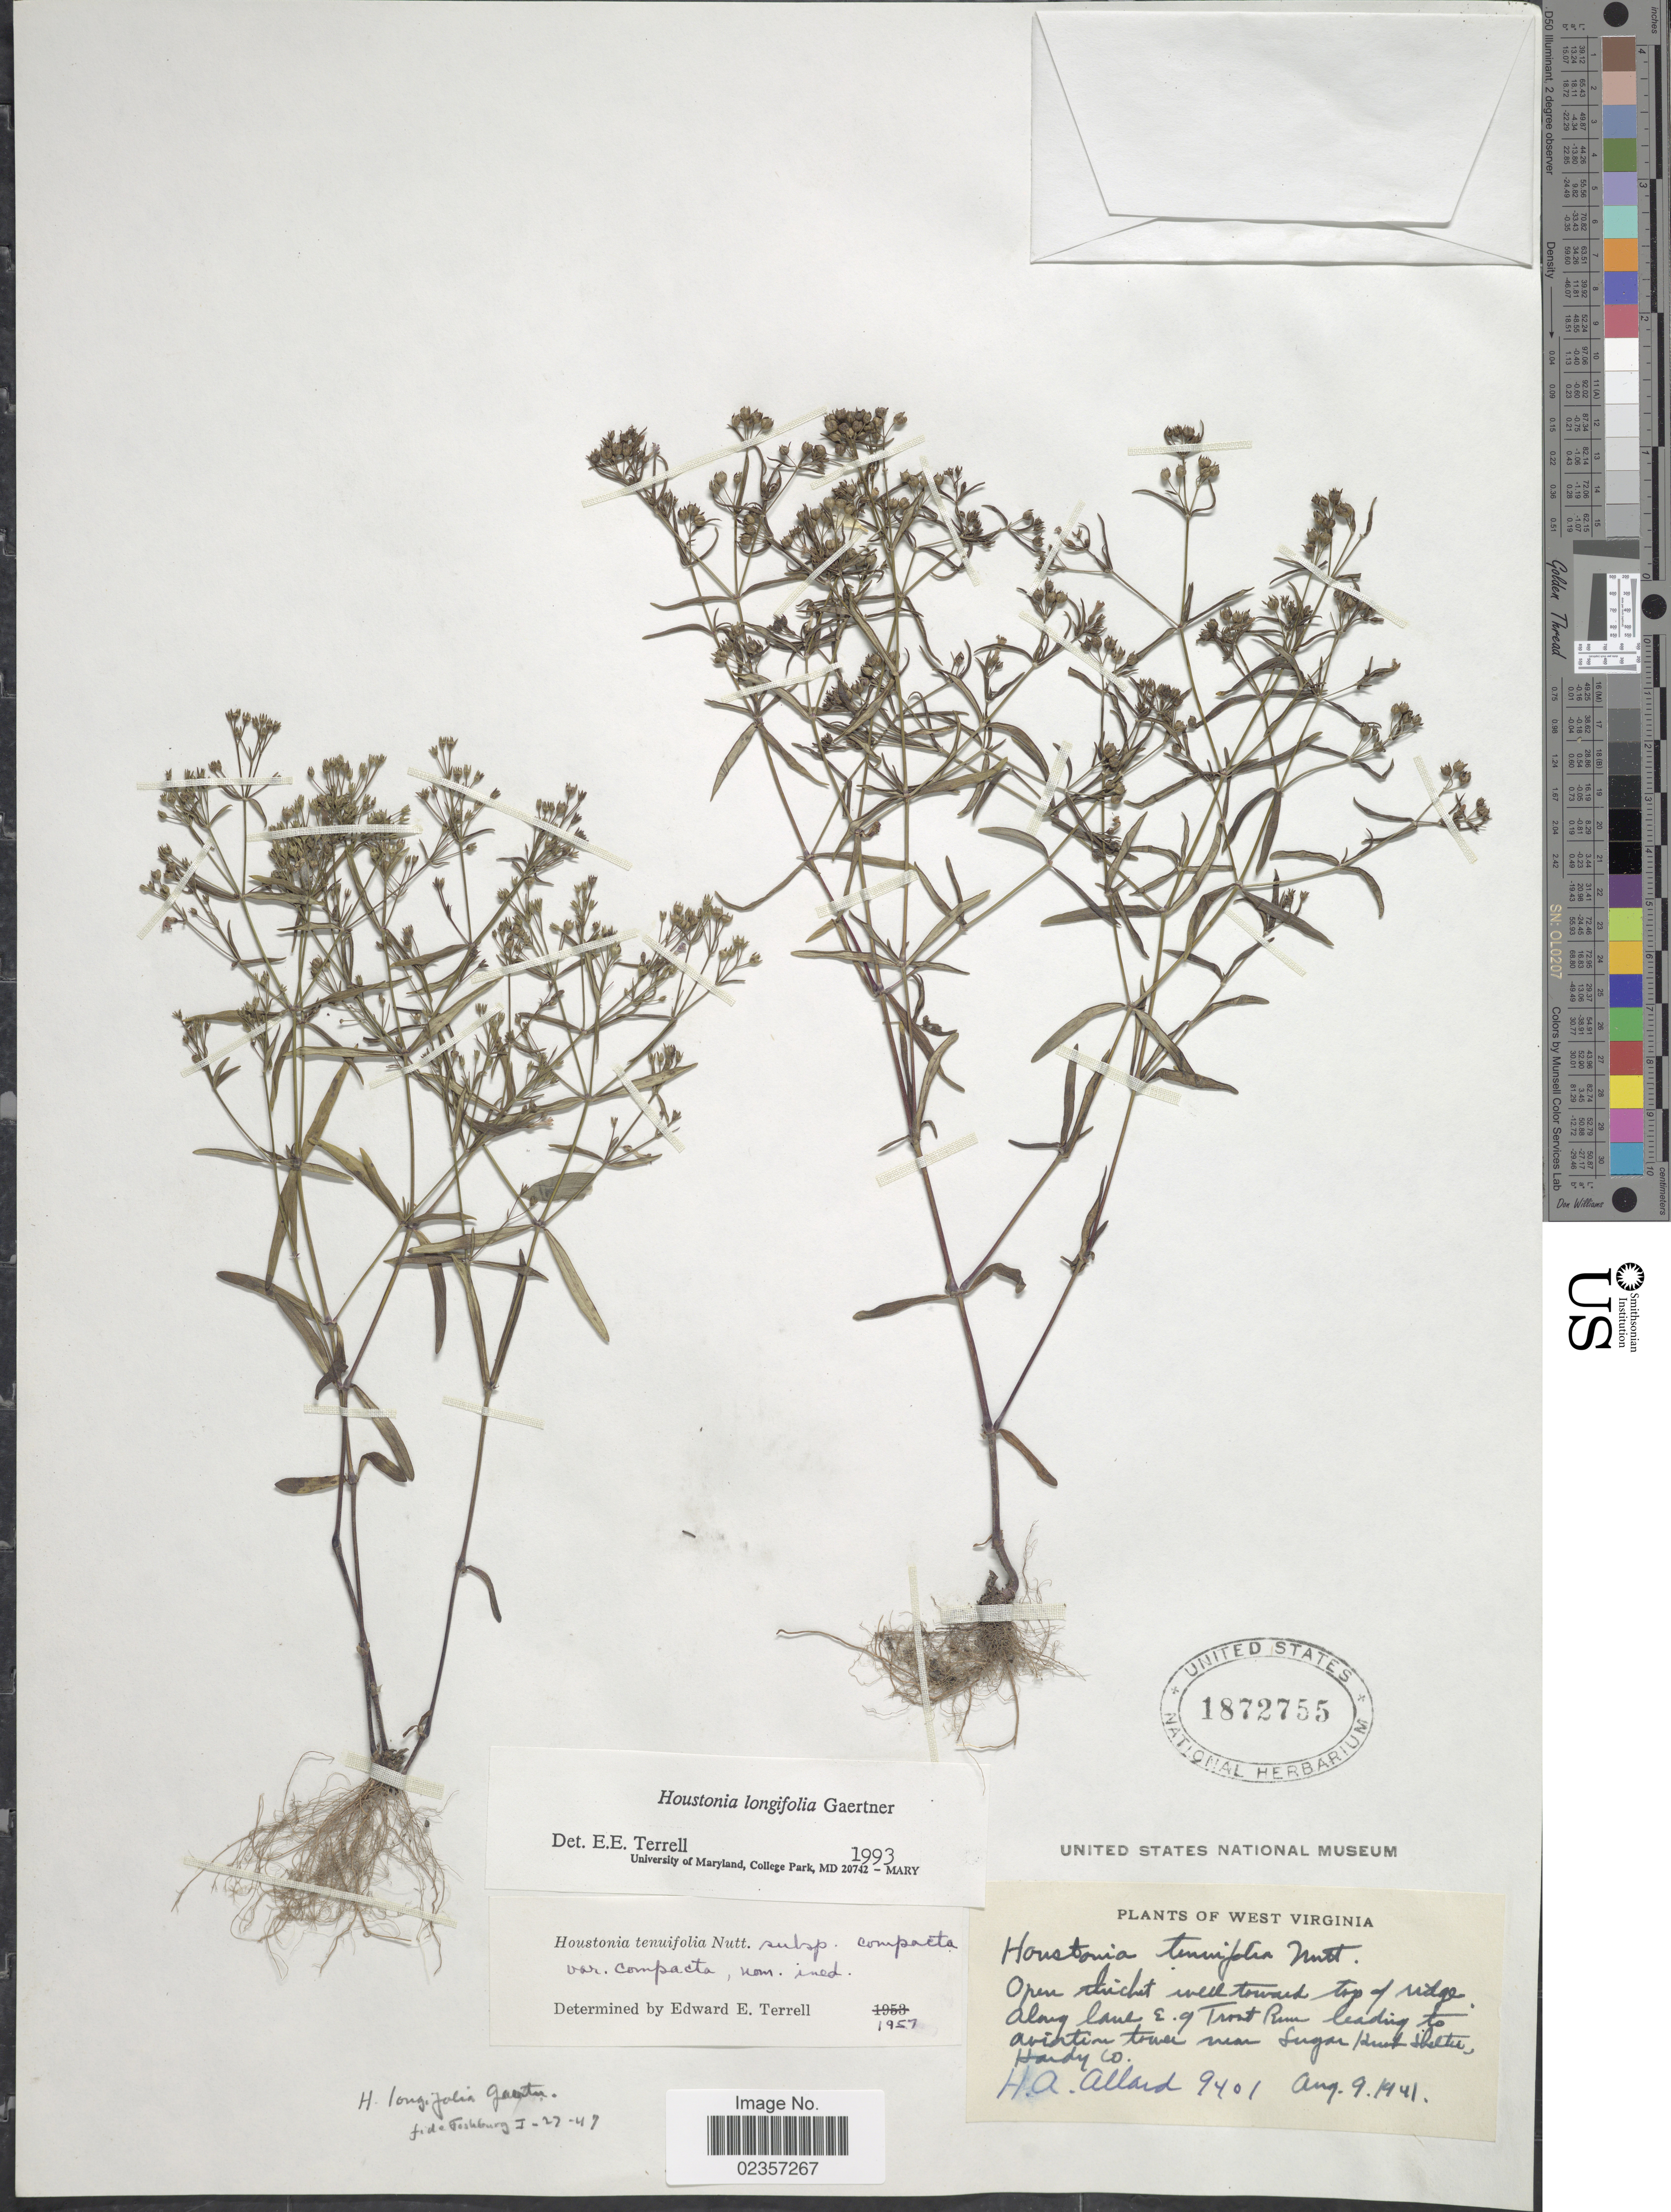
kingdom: Plantae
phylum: Tracheophyta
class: Magnoliopsida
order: Gentianales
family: Rubiaceae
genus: Houstonia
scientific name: Houstonia longifolia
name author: Gaertn.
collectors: H. A. Allard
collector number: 9401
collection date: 1941-08-09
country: United States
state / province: West Virginia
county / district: Hardy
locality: Along bank E. of Trout Run leading to aviation tower near Sugar Knob Shelter, Hardy Co.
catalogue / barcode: US 1872755